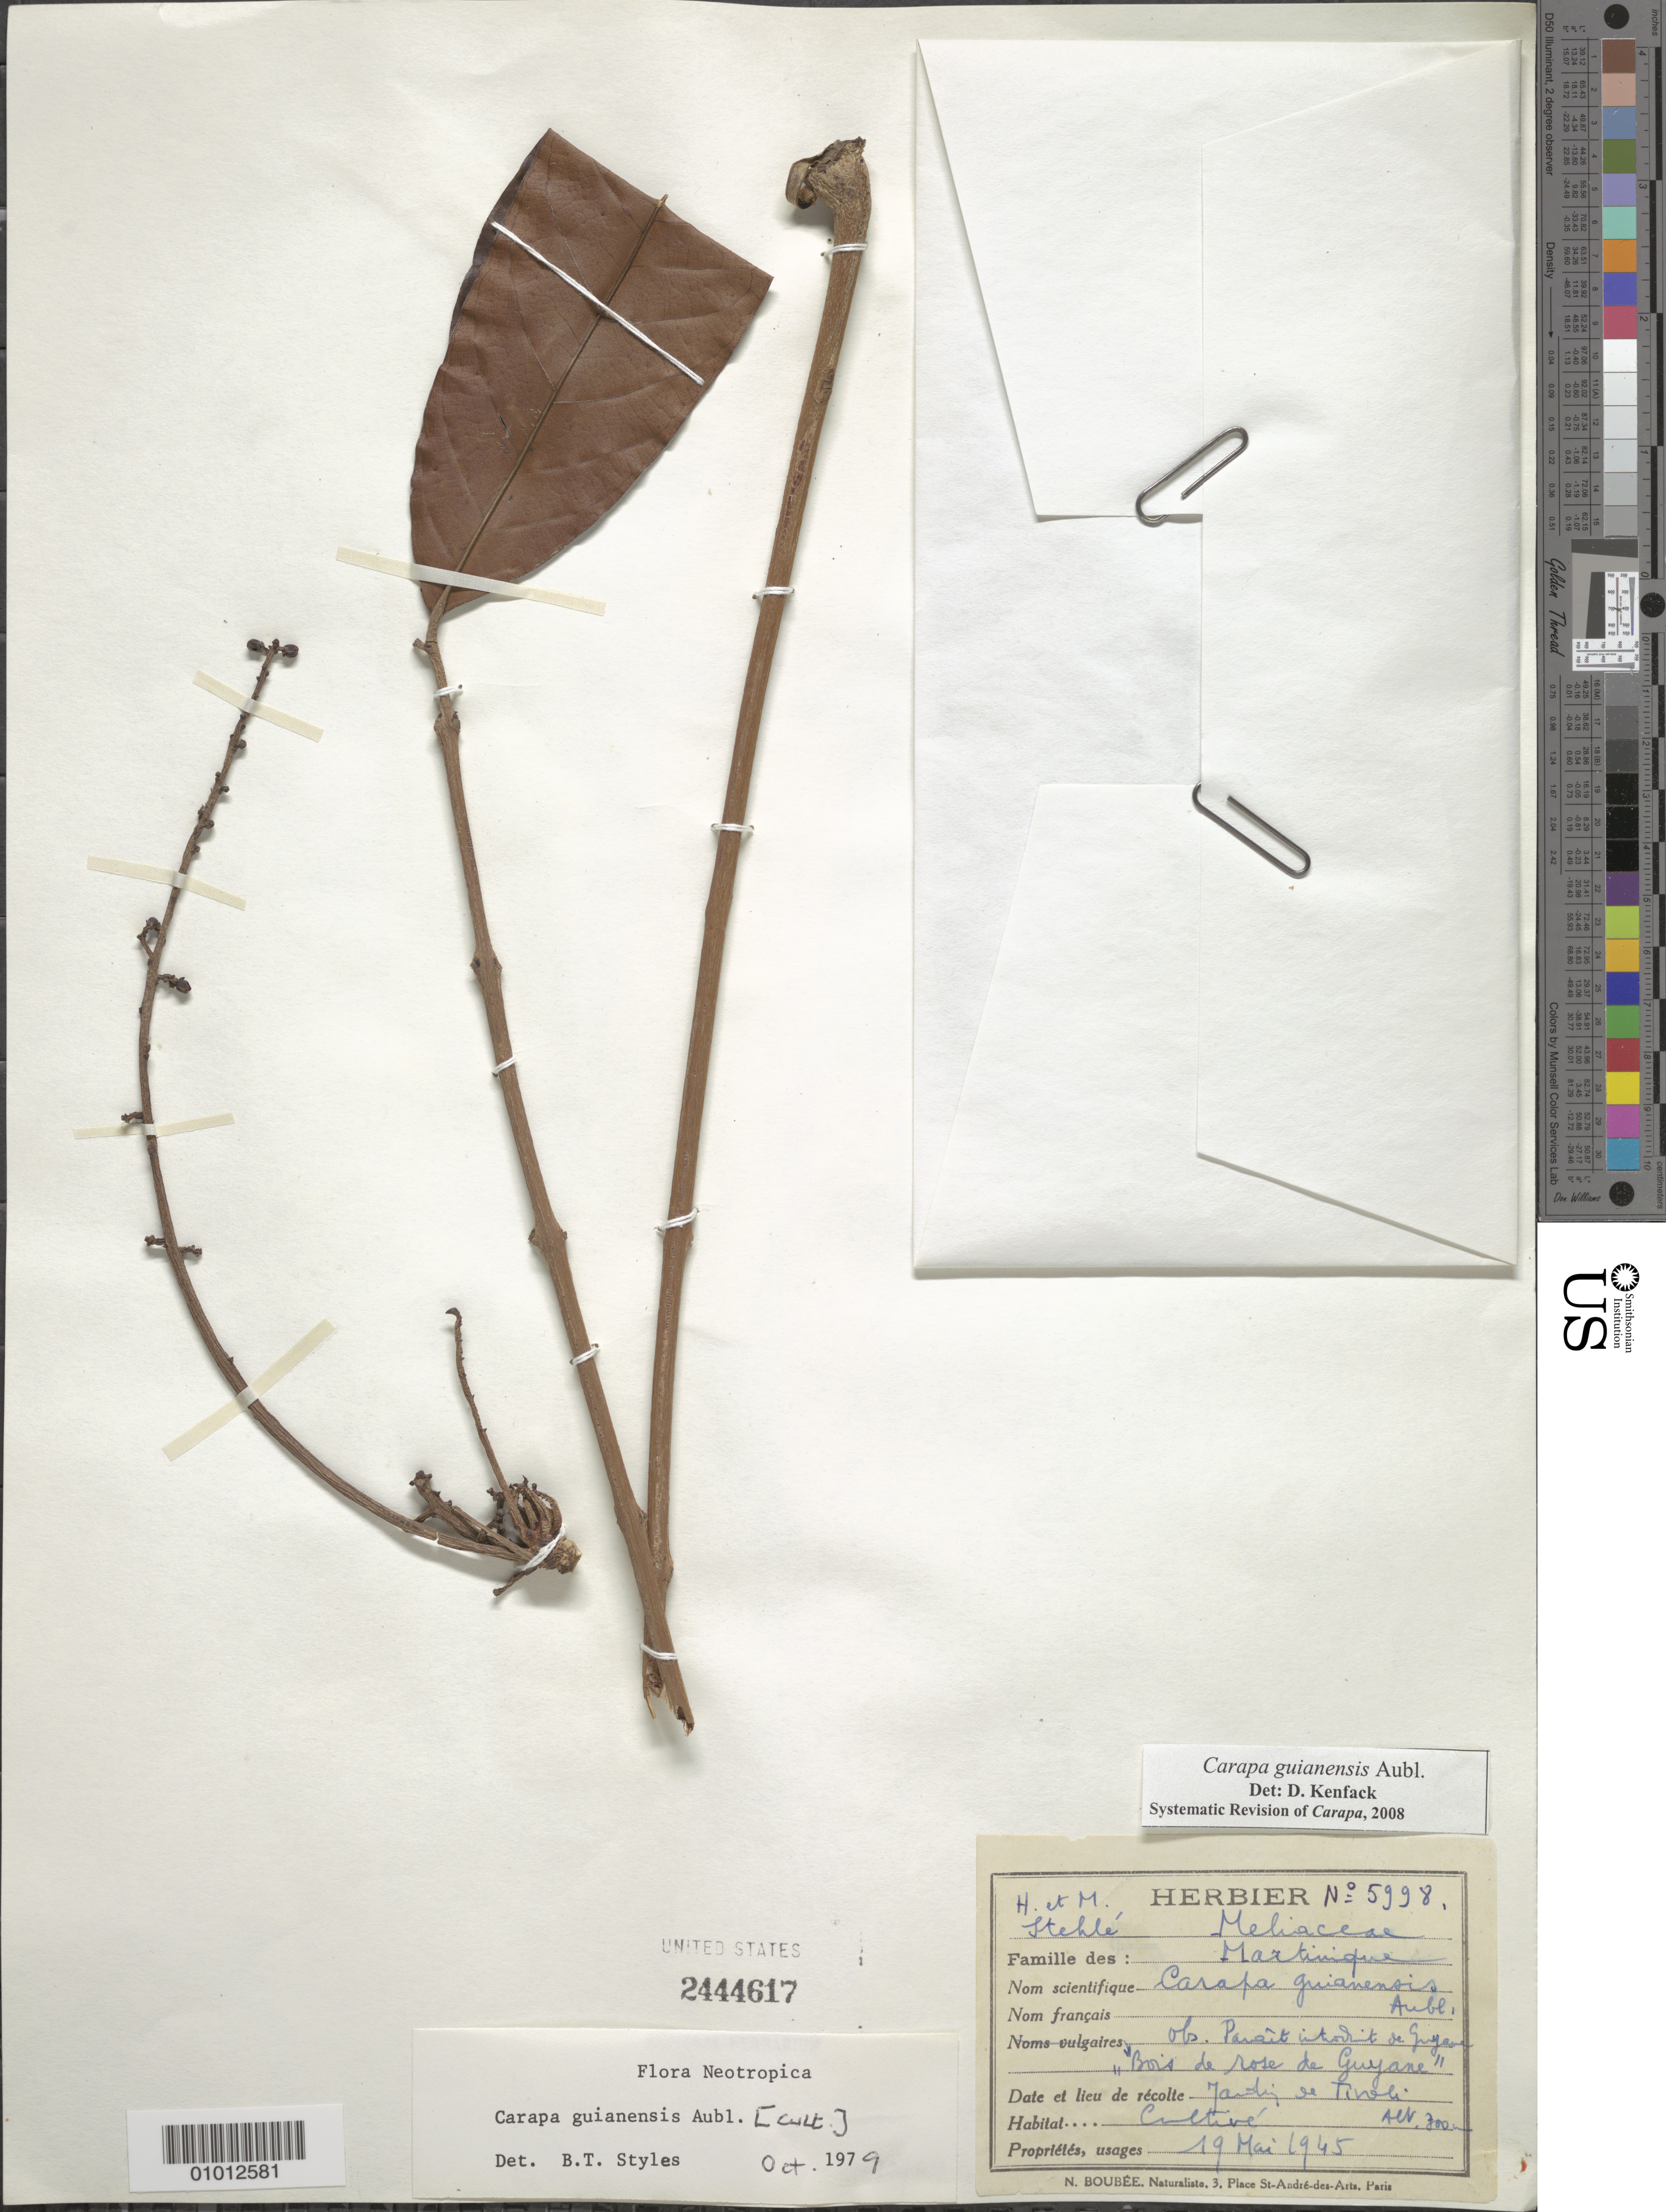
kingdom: Plantae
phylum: Tracheophyta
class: Magnoliopsida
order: Sapindales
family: Meliaceae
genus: Carapa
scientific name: Carapa guianensis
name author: Aubl.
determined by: Kenfack, D.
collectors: H. Stehlé & M. Stehlé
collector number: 5998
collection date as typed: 19 May 1945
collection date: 1945-05-19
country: Martinique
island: Martinique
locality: Jardin de Tivoli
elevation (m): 300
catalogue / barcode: US 2444617